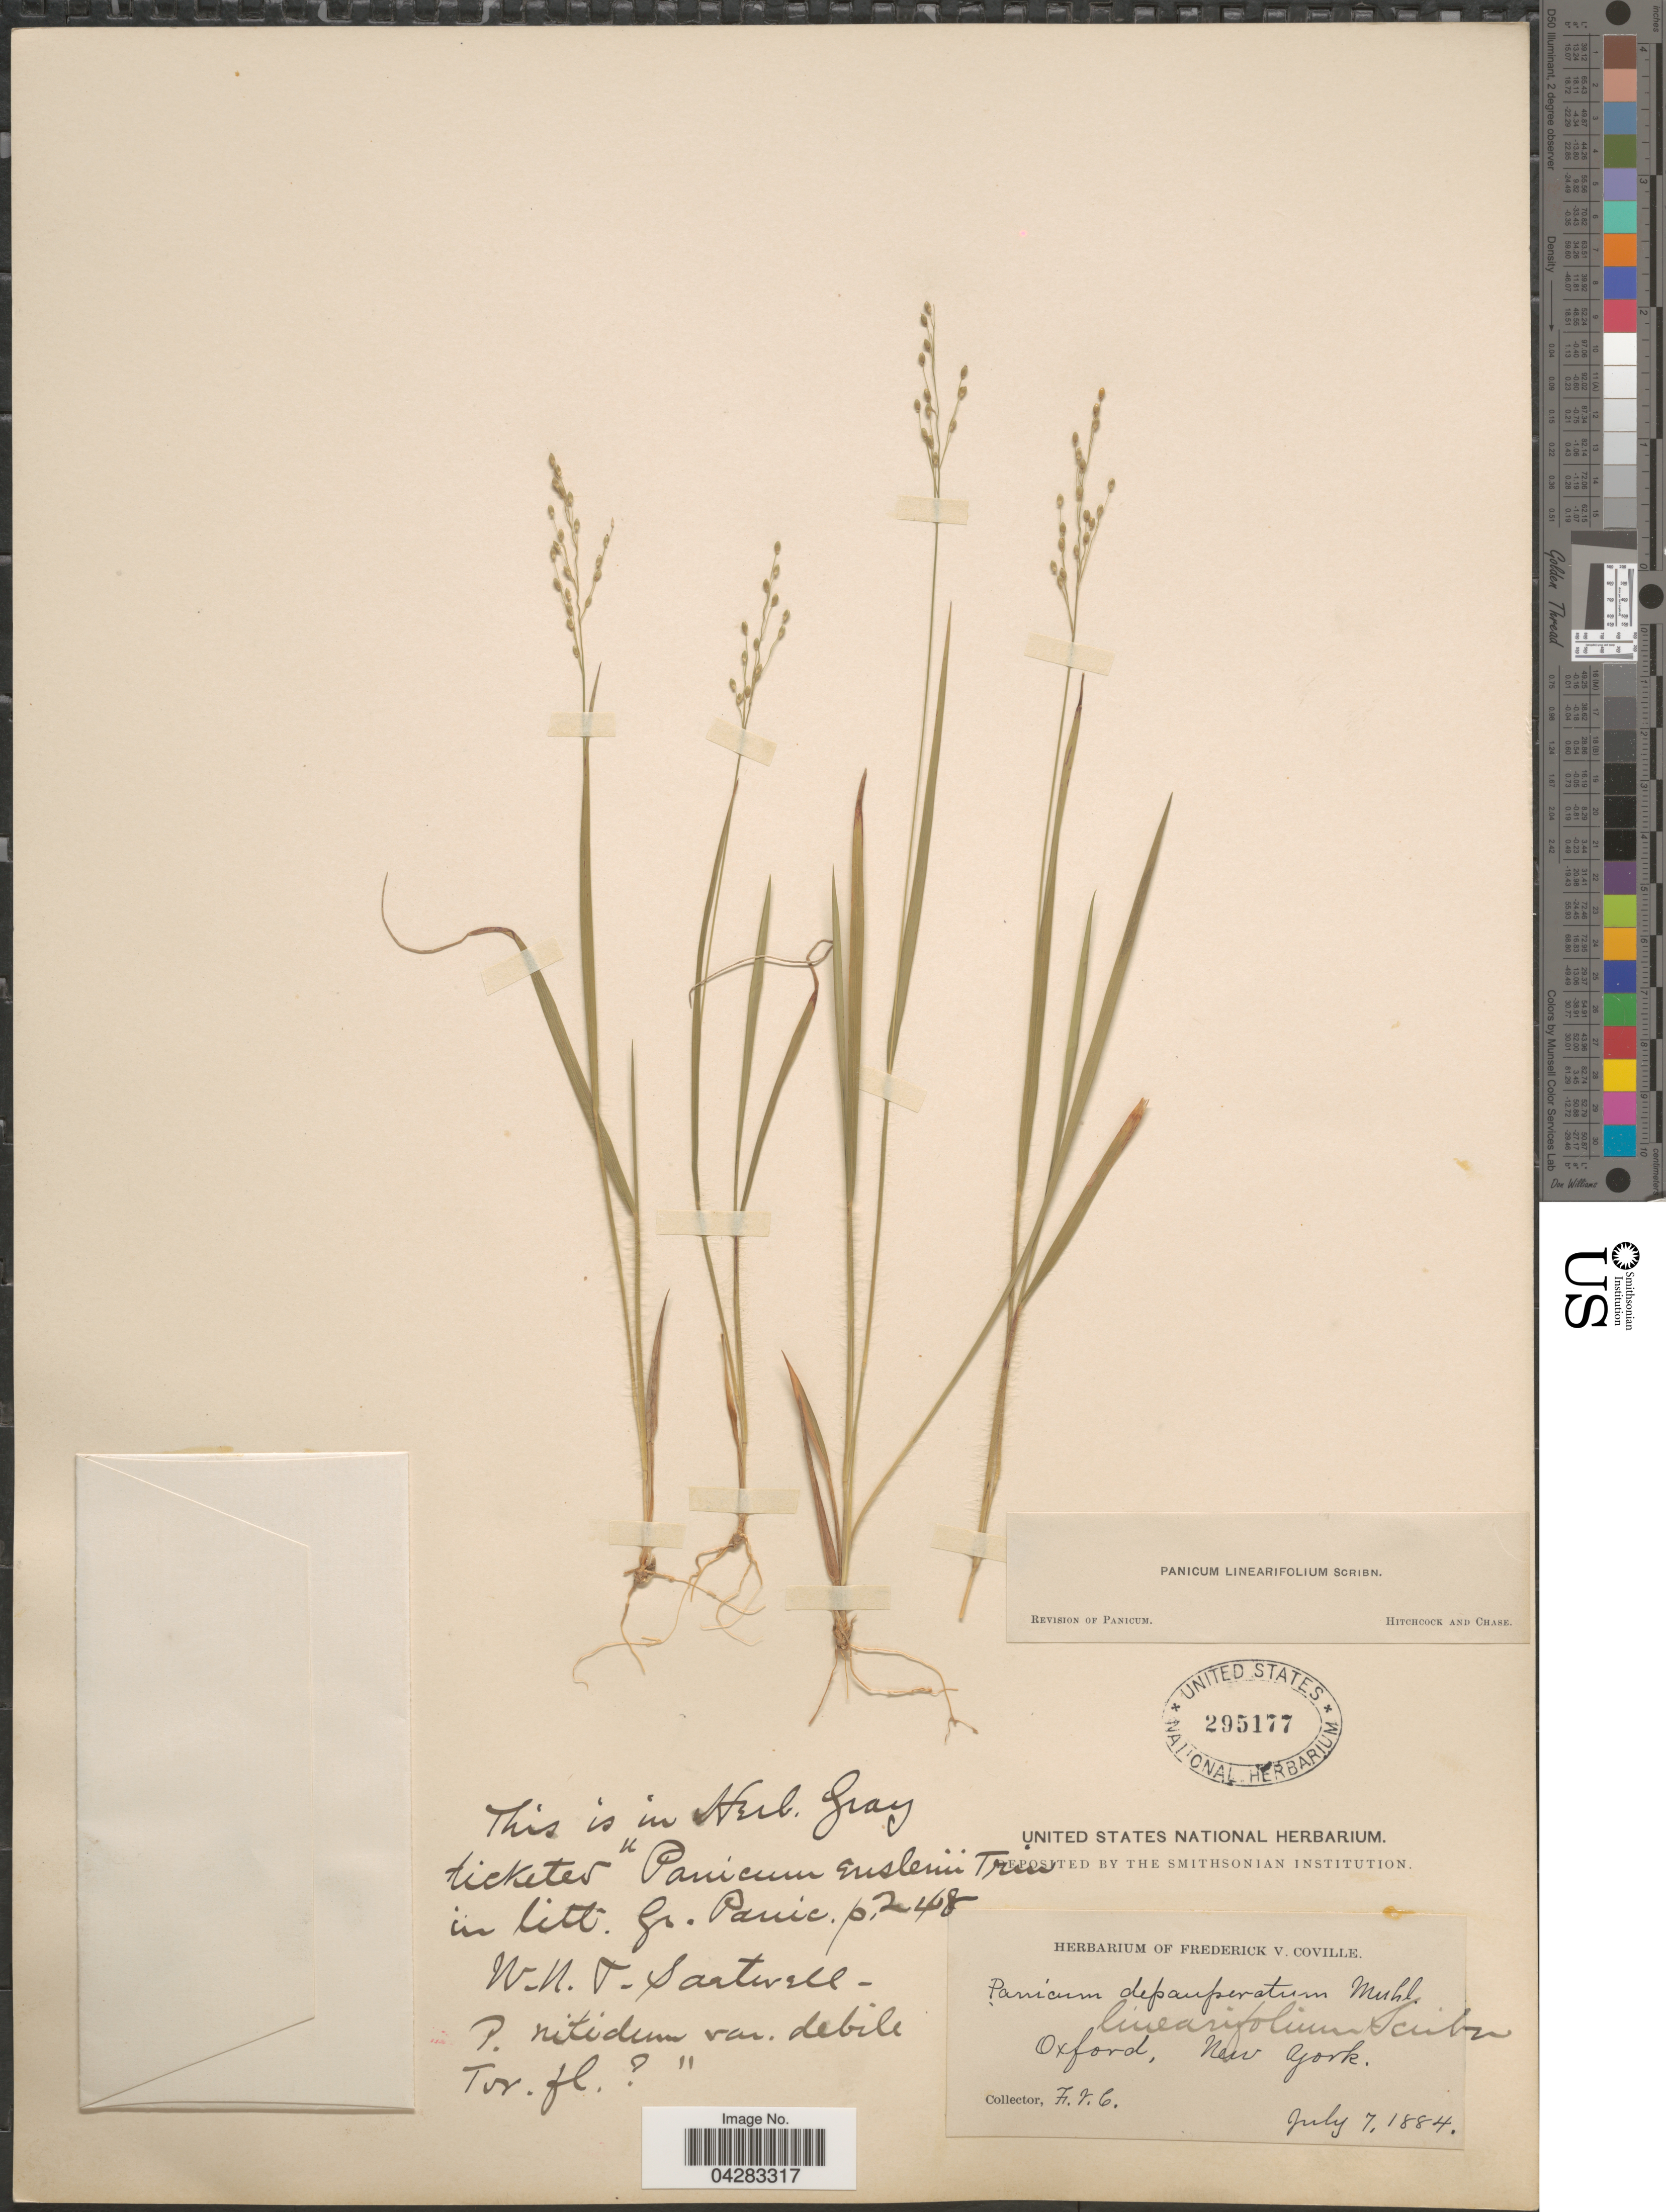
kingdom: Plantae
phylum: Tracheophyta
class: Liliopsida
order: Poales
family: Poaceae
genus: Dichanthelium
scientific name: Dichanthelium linearifolium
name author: (Scribn.) Gould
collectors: F. V. Coville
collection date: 1884-07-07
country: United States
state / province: New York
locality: Oxford.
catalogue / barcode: US 295177